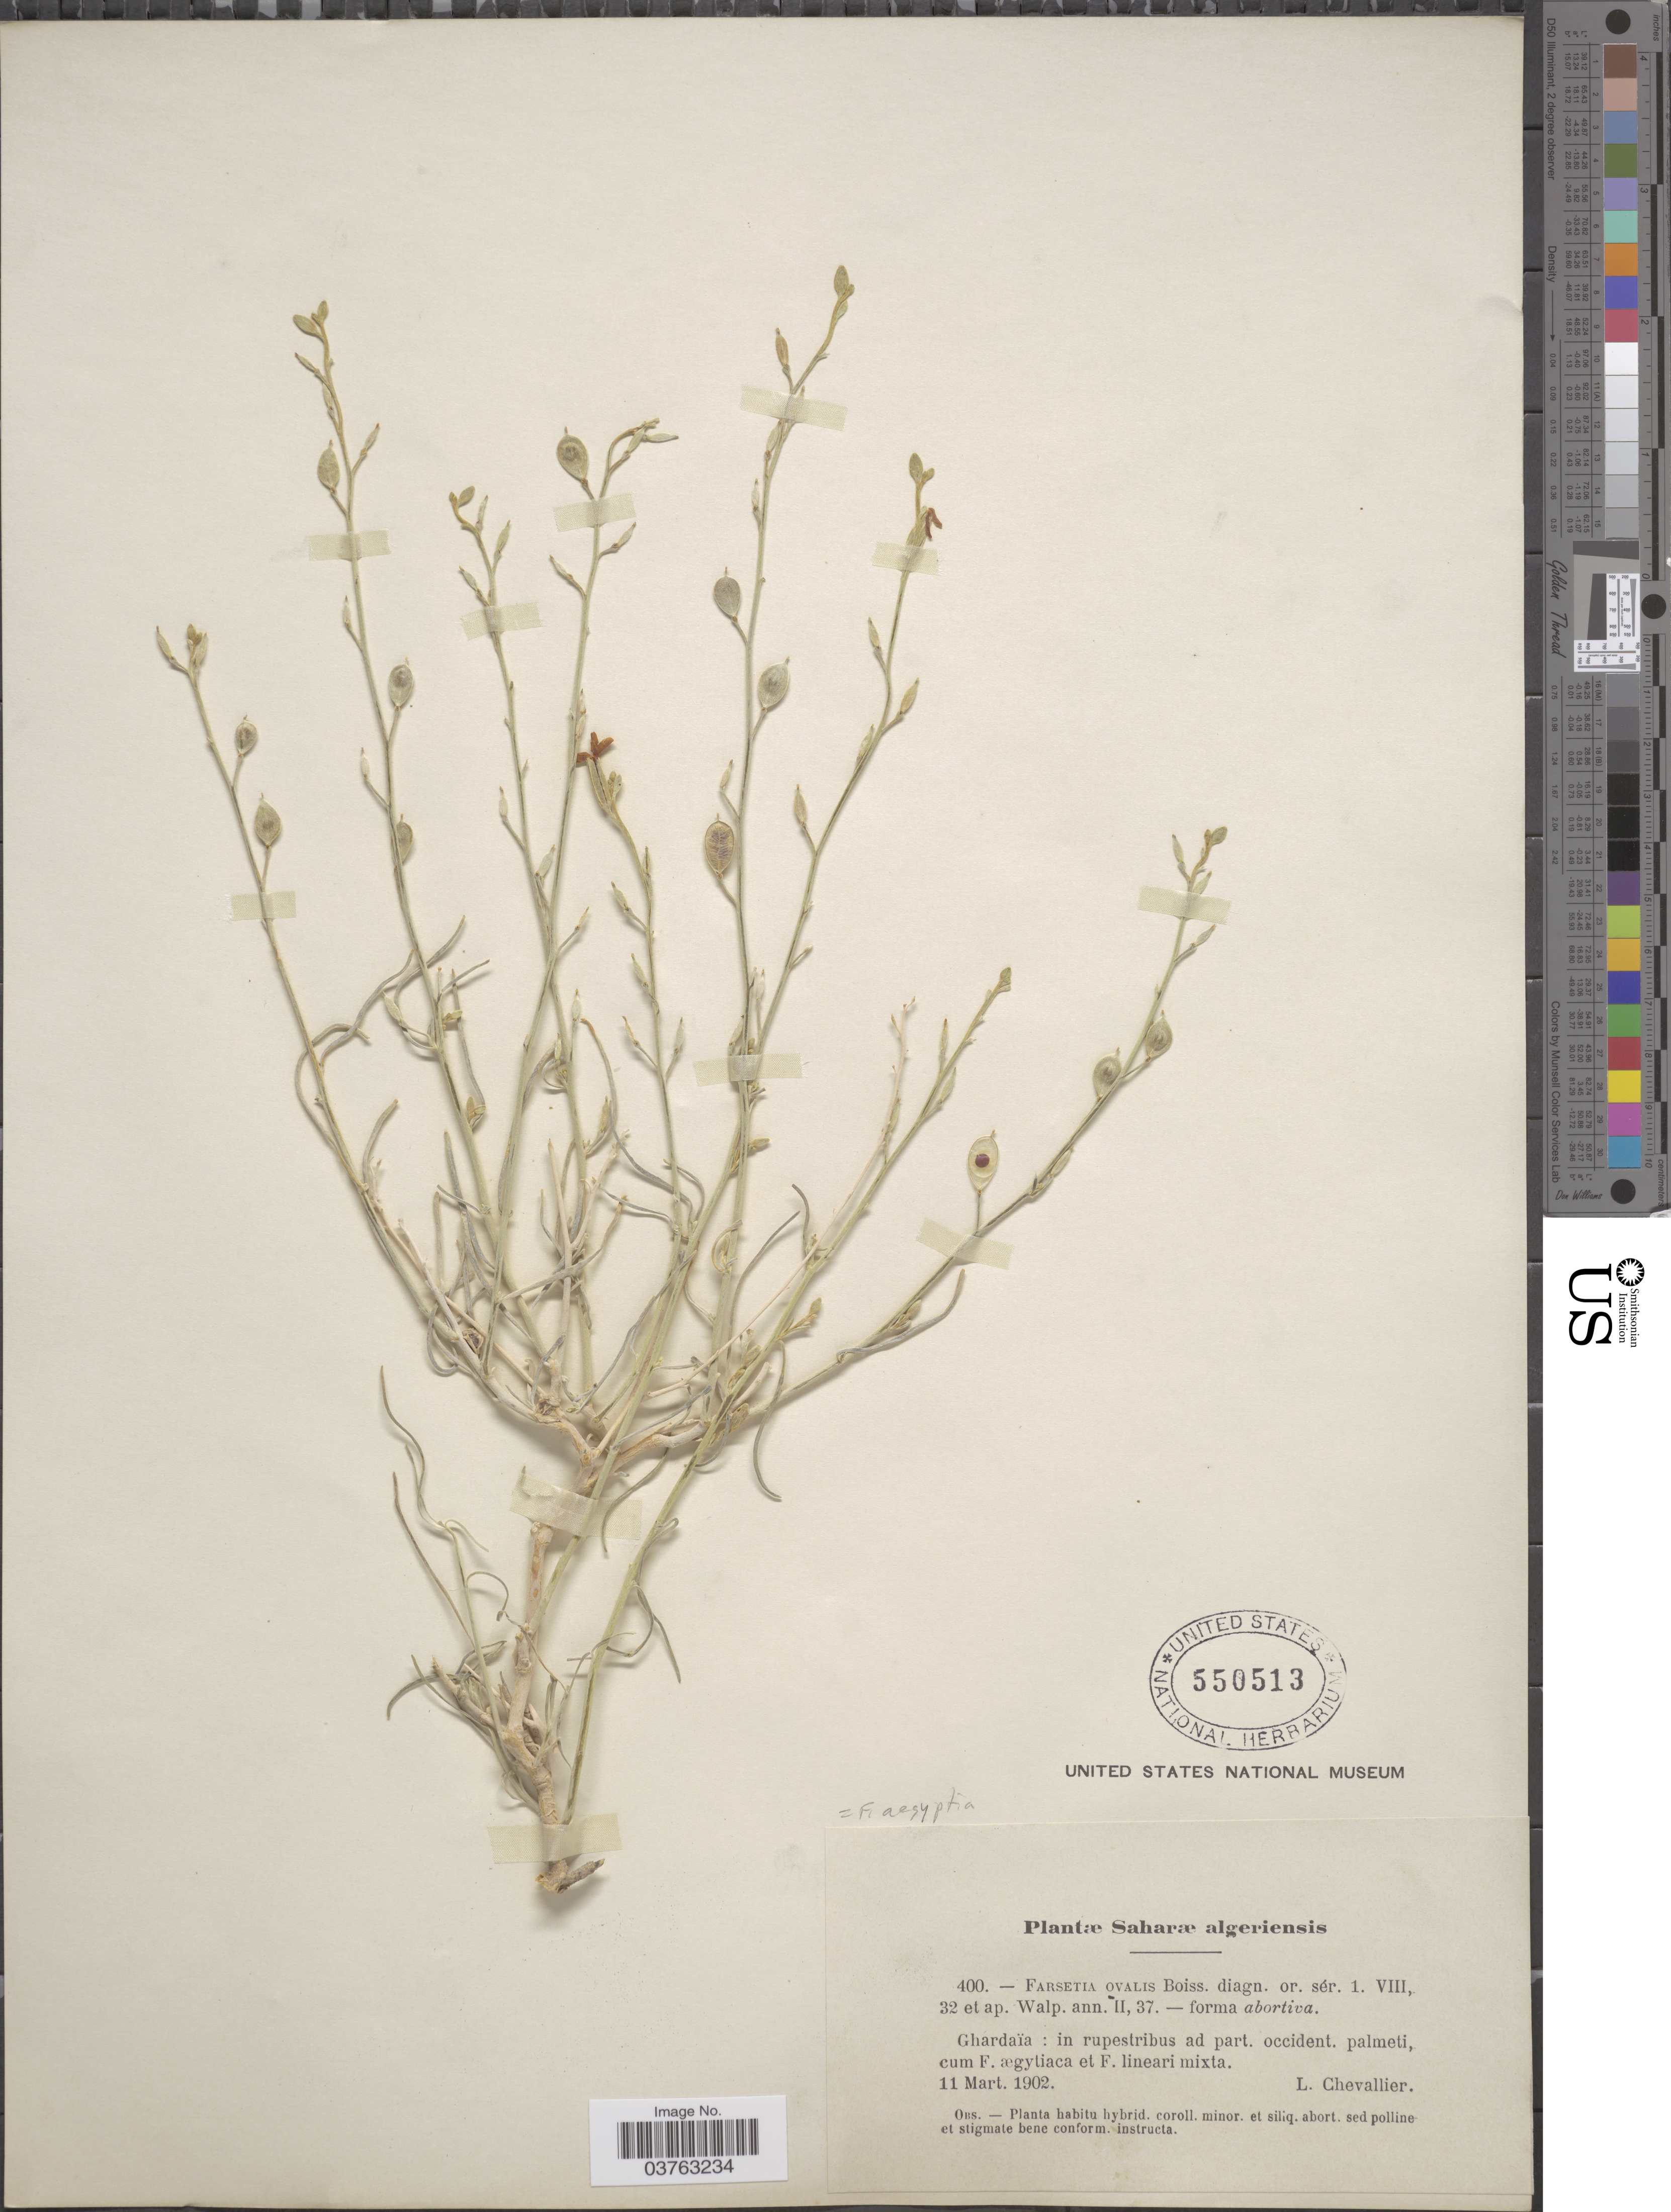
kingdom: Plantae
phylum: Tracheophyta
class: Magnoliopsida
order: Brassicales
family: Brassicaceae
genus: Farsetia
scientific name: Farsetia aegyptia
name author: Turra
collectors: L. Chevallier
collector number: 400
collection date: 1902-03-11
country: Algeria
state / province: Ghardaïa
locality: Saharæ algeriensis. In rupestribus ad part. occident. palmeti, cum F. ægytiaca et F. lineari mixta.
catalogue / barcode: US 550513